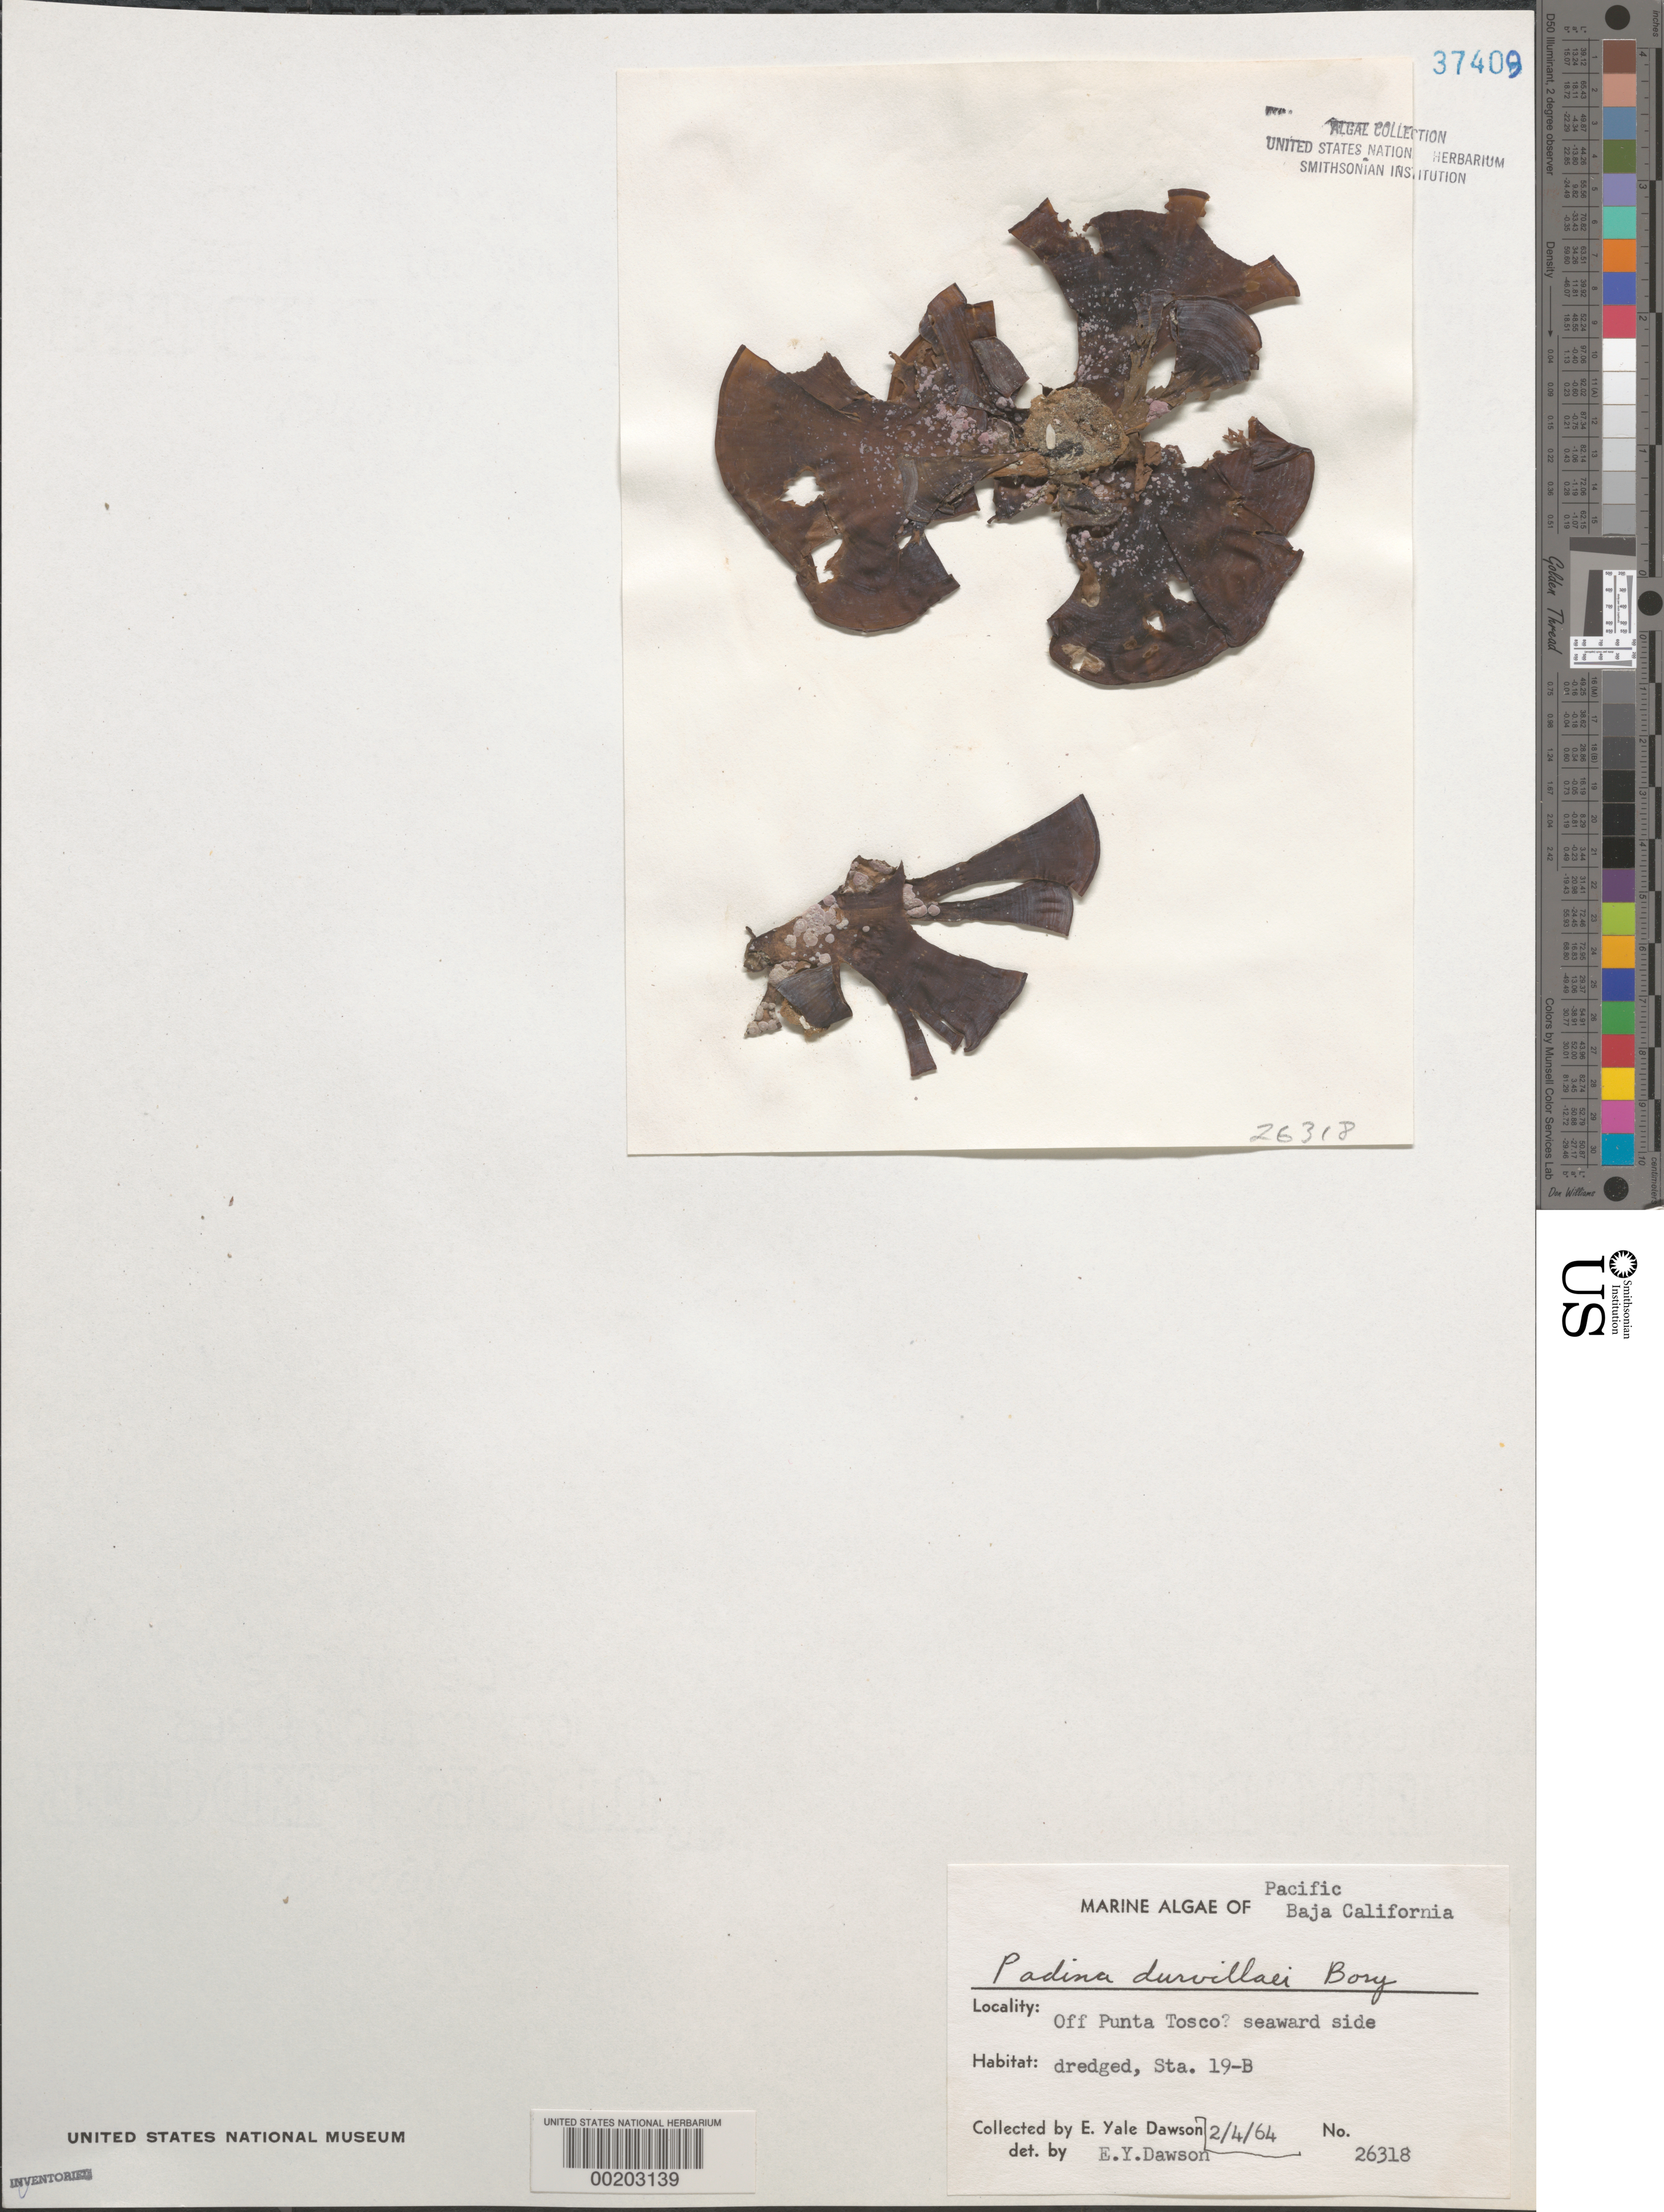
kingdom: Chromista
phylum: Ochrophyta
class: Phaeophyceae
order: Dictyotales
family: Dictyotaceae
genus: Padina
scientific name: Padina durvillaei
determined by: Dawson, E. Y.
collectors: E. Y. Dawson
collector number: EYD 26318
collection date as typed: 04 Feb 1964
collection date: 1964-02-04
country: Mexico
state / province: Baja California Sur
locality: Off Punta Tosca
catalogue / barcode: US 37409